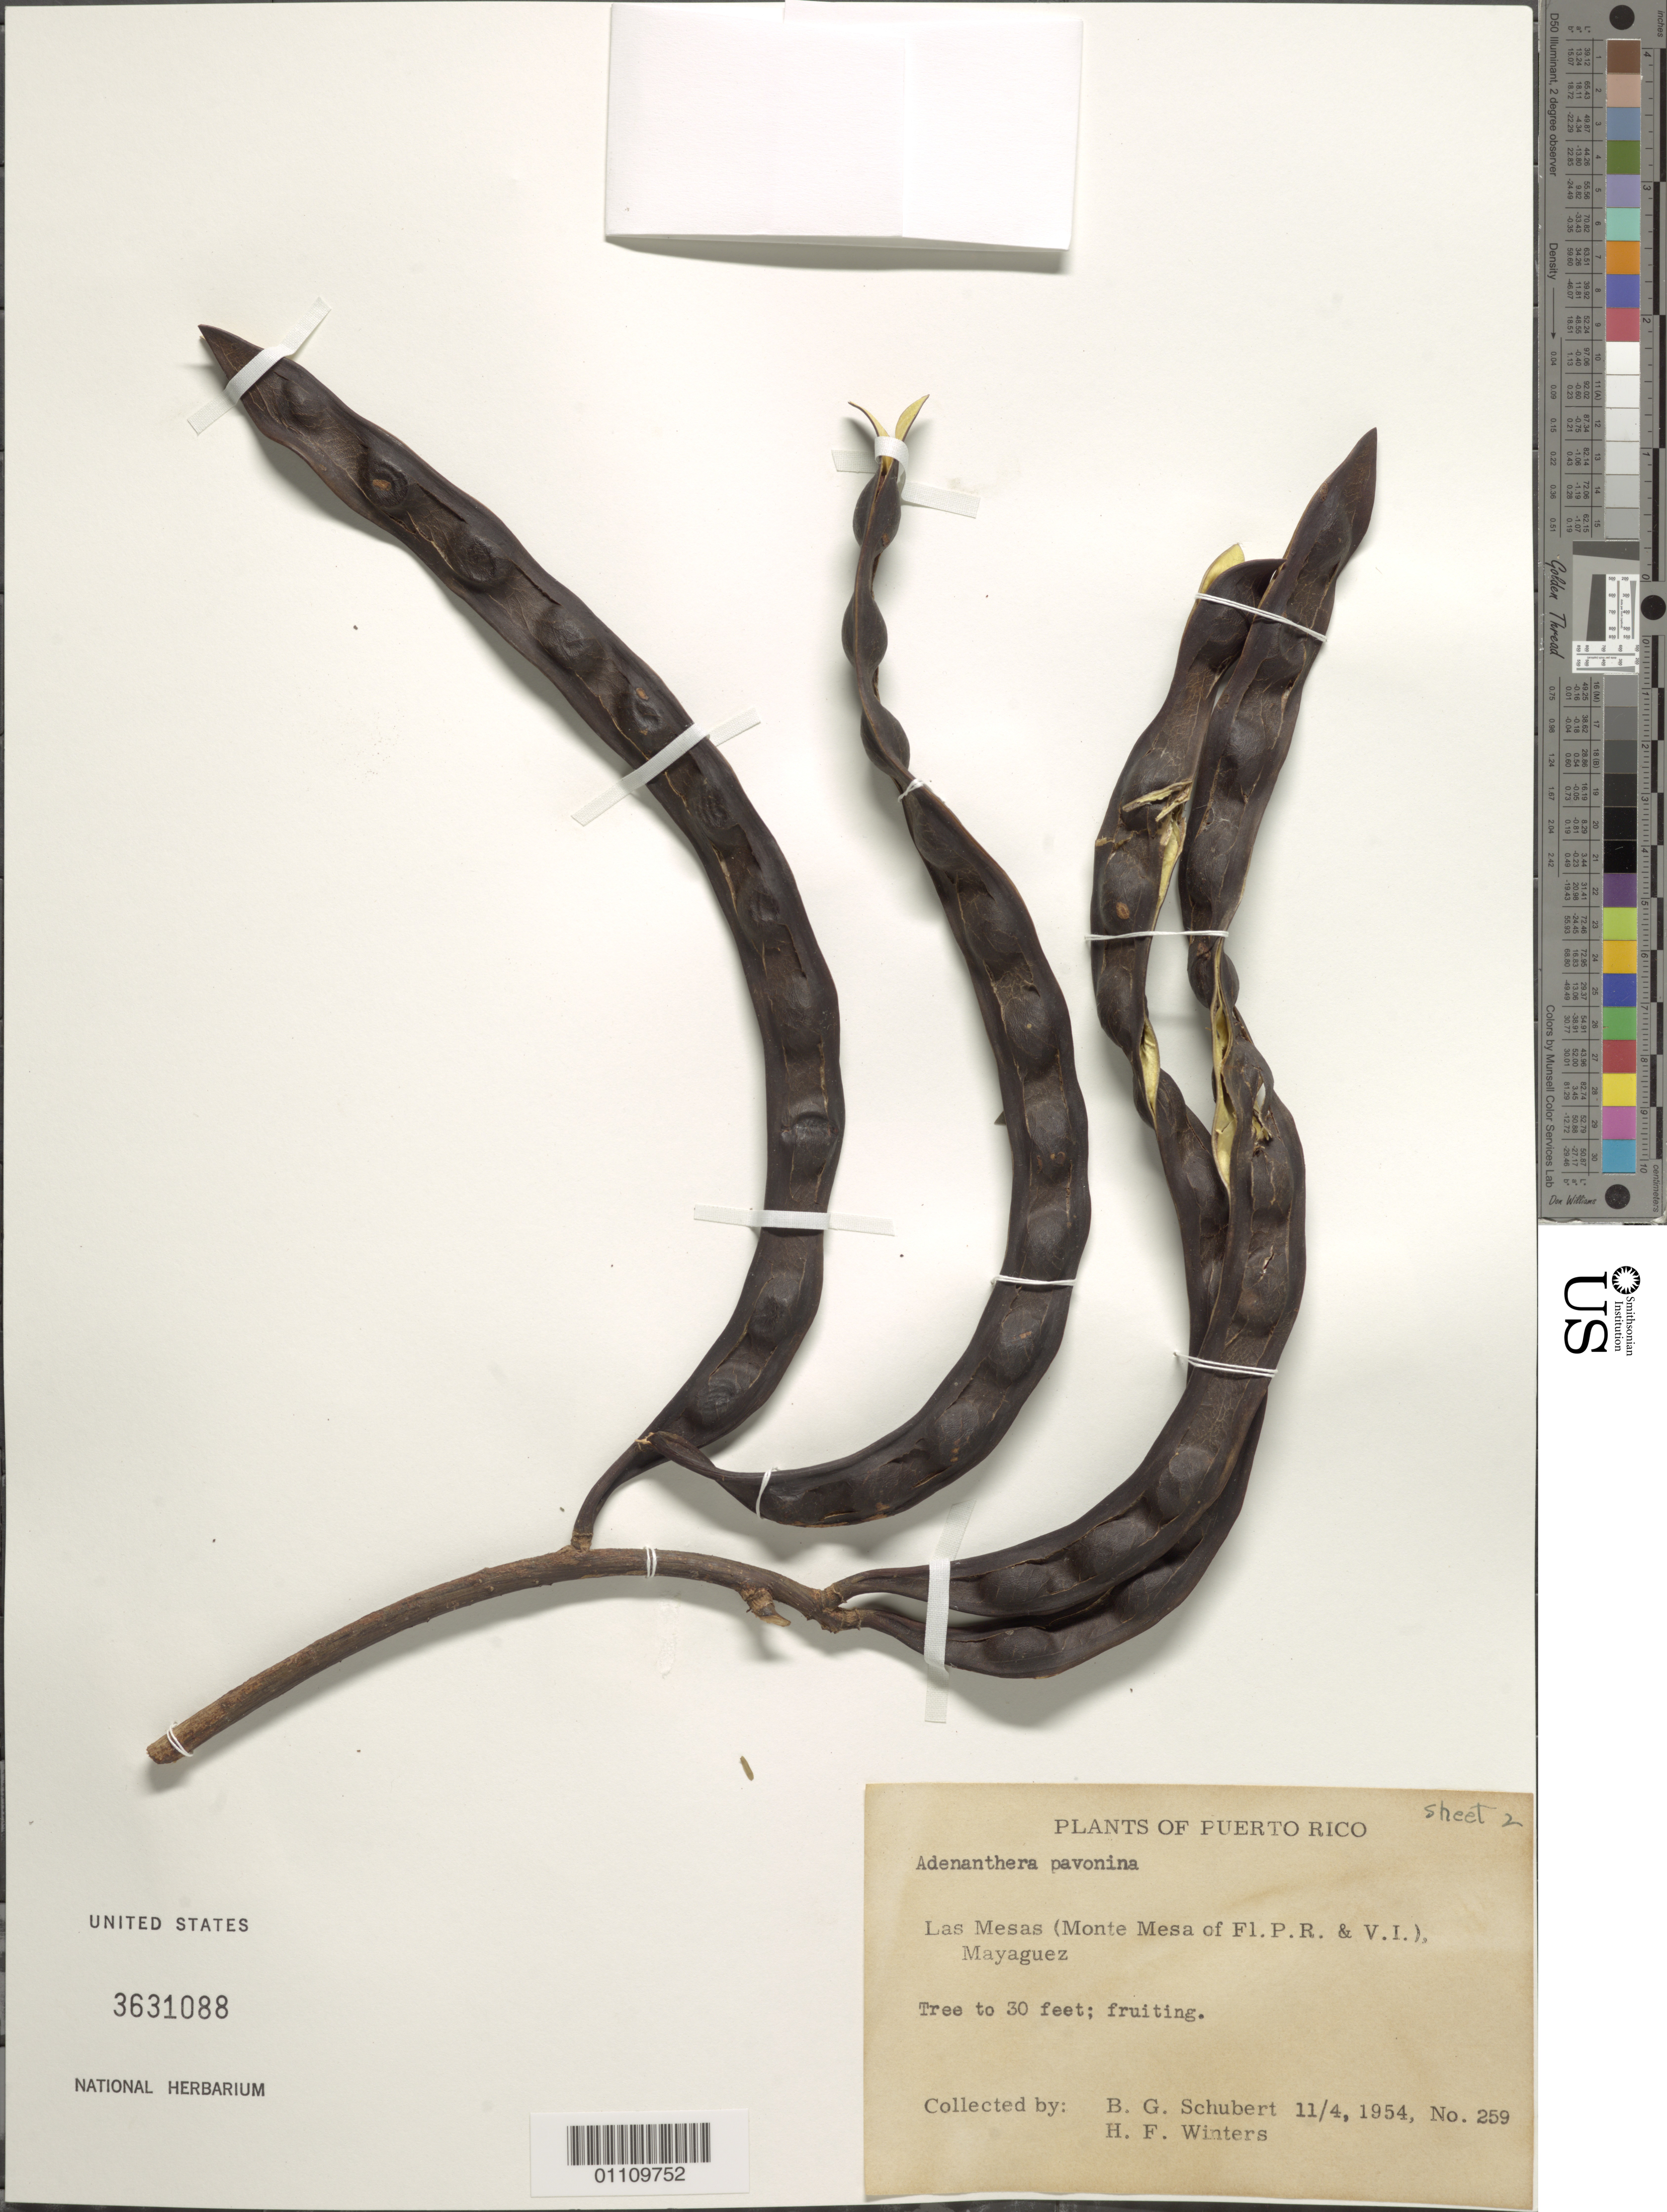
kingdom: Plantae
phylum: Tracheophyta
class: Magnoliopsida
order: Fabales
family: Fabaceae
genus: Adenanthera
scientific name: Adenanthera pavonina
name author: L.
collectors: B. Schubert & H. Winters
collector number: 259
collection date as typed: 04 Nov 1954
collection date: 1954-11-04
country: Puerto Rico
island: Puerto Rico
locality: Mayaguez, Las Mesas (Monte Mesa of Fl.P.R. & V.I.)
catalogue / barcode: US 3631088